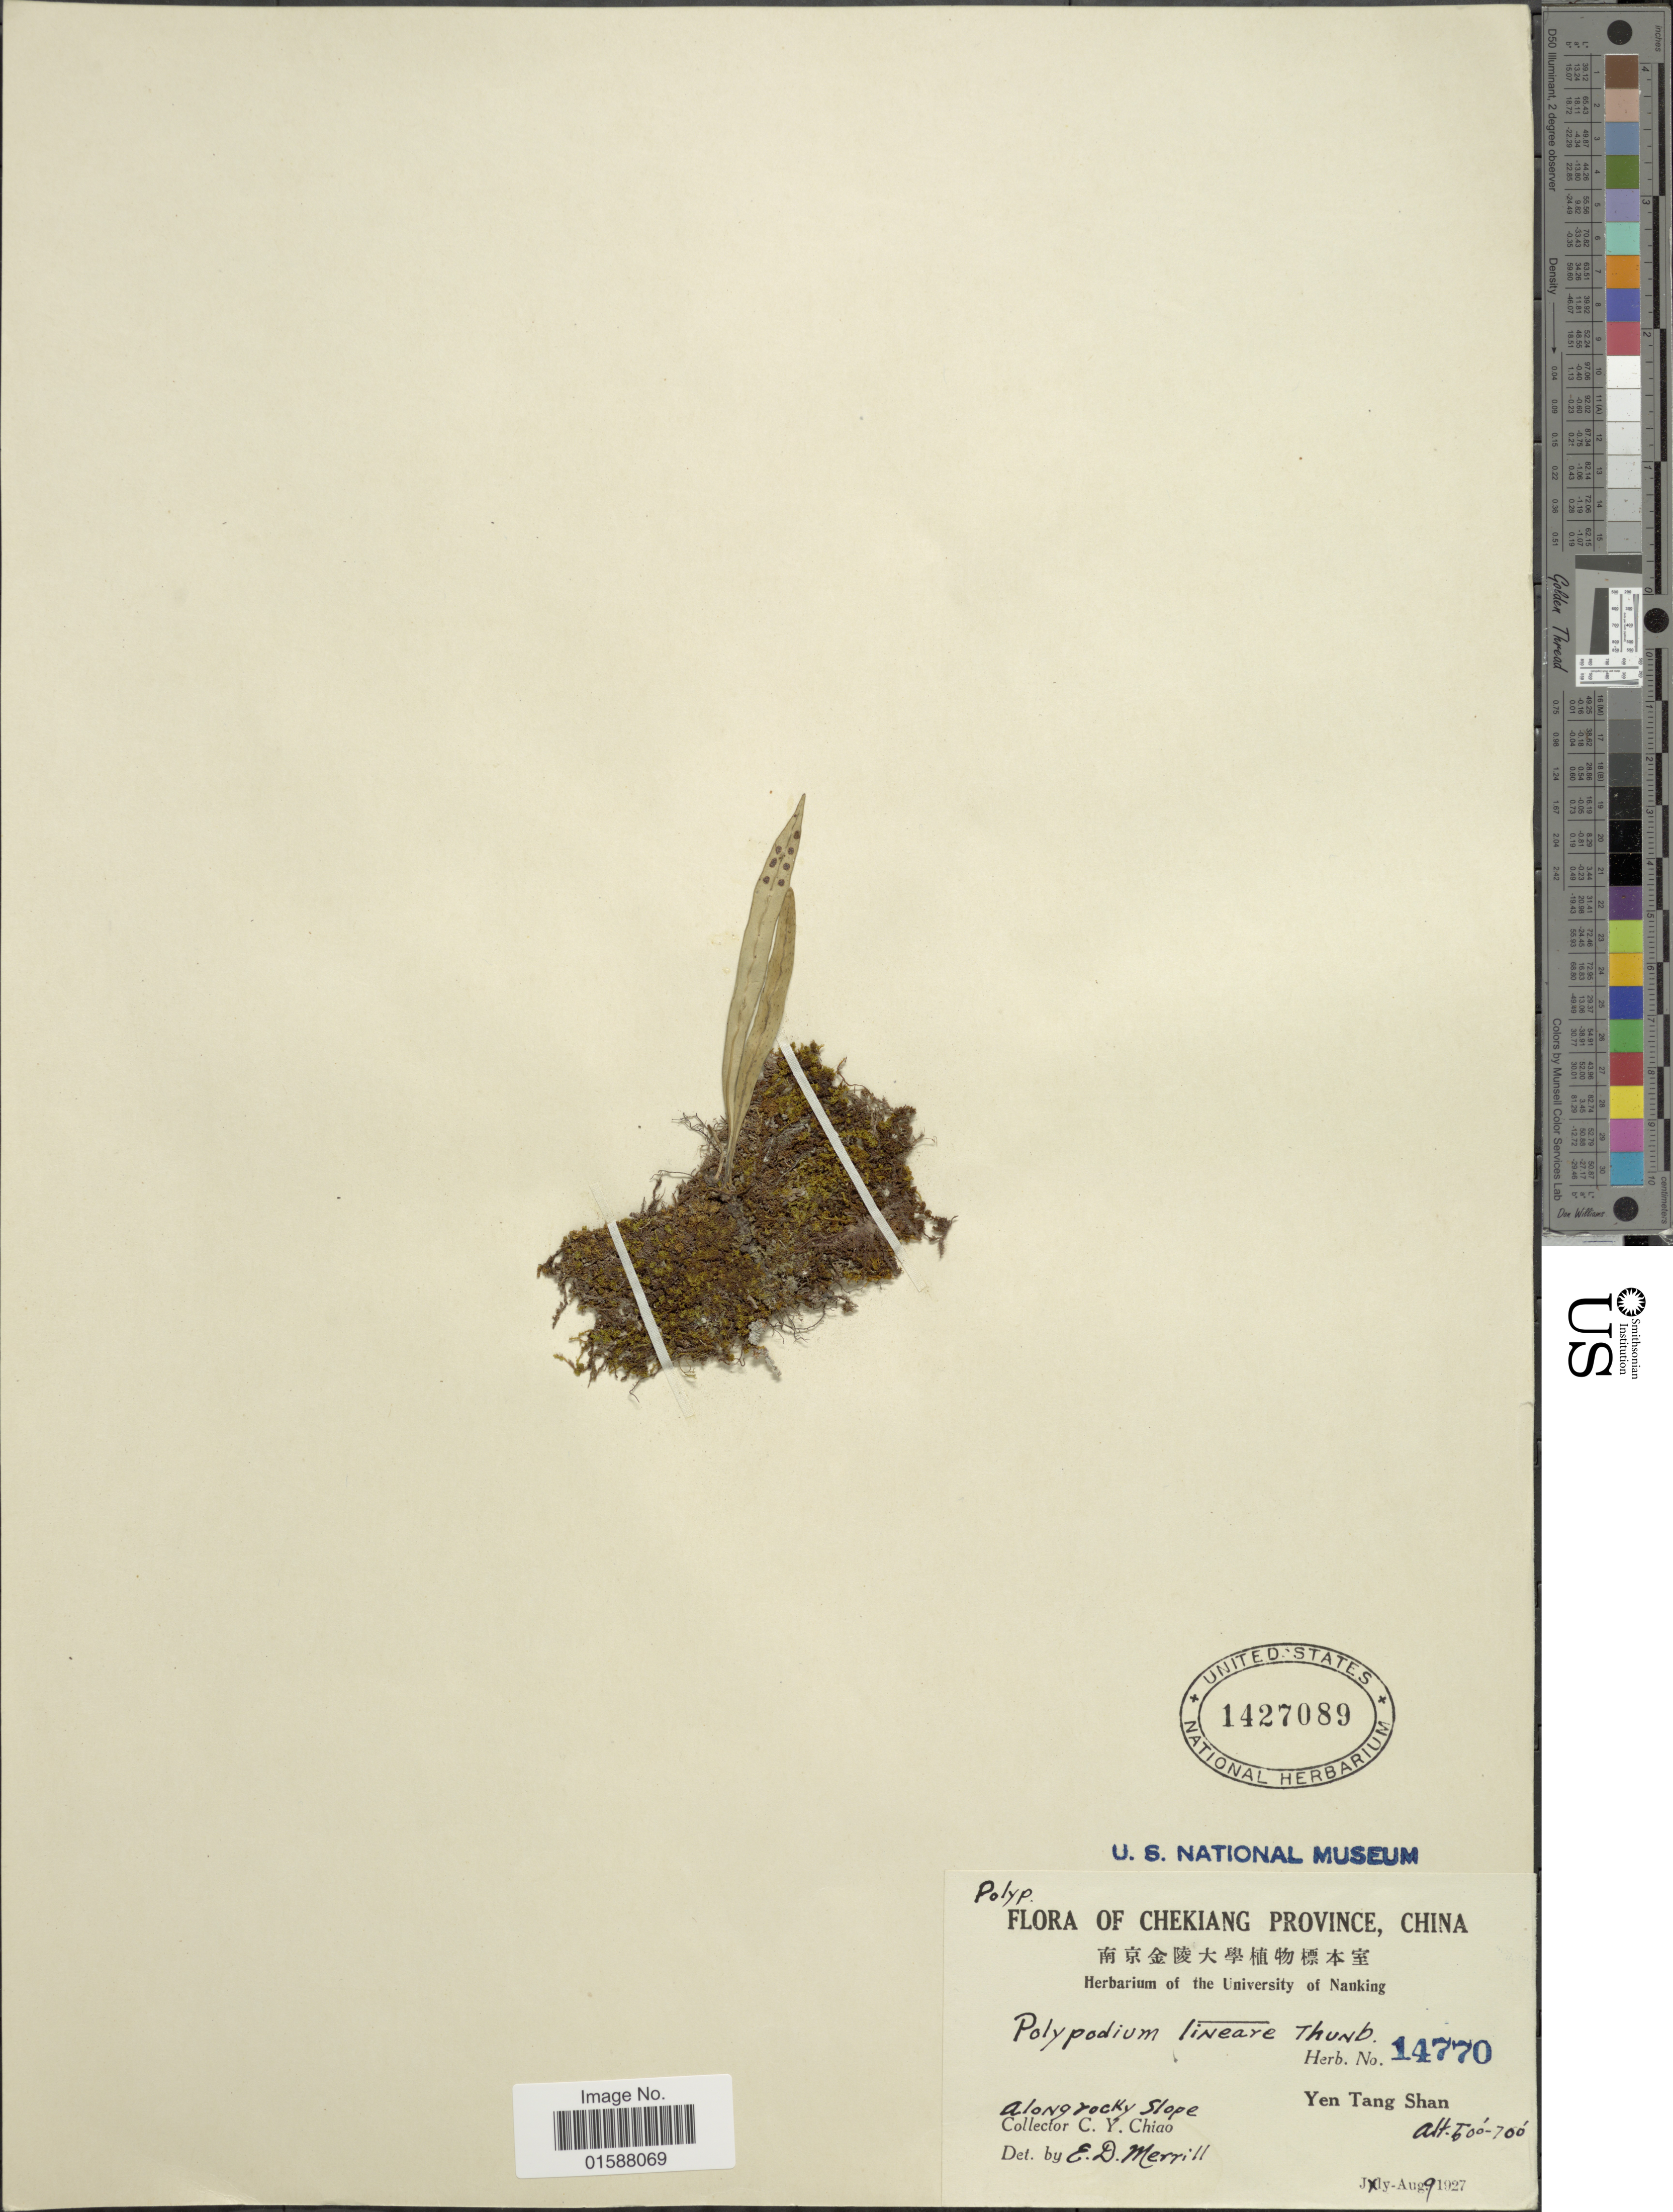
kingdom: Plantae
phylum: Tracheophyta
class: Polypodiopsida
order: Polypodiales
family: Polypodiaceae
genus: Lepisorus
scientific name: Lepisorus thunbergianus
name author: (Kaulf.) Ching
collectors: C. Chaio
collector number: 14770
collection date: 1927-08-09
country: China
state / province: Zhejiang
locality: Chekiang Province, Yen Tang Shan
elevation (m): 152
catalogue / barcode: US 1427089